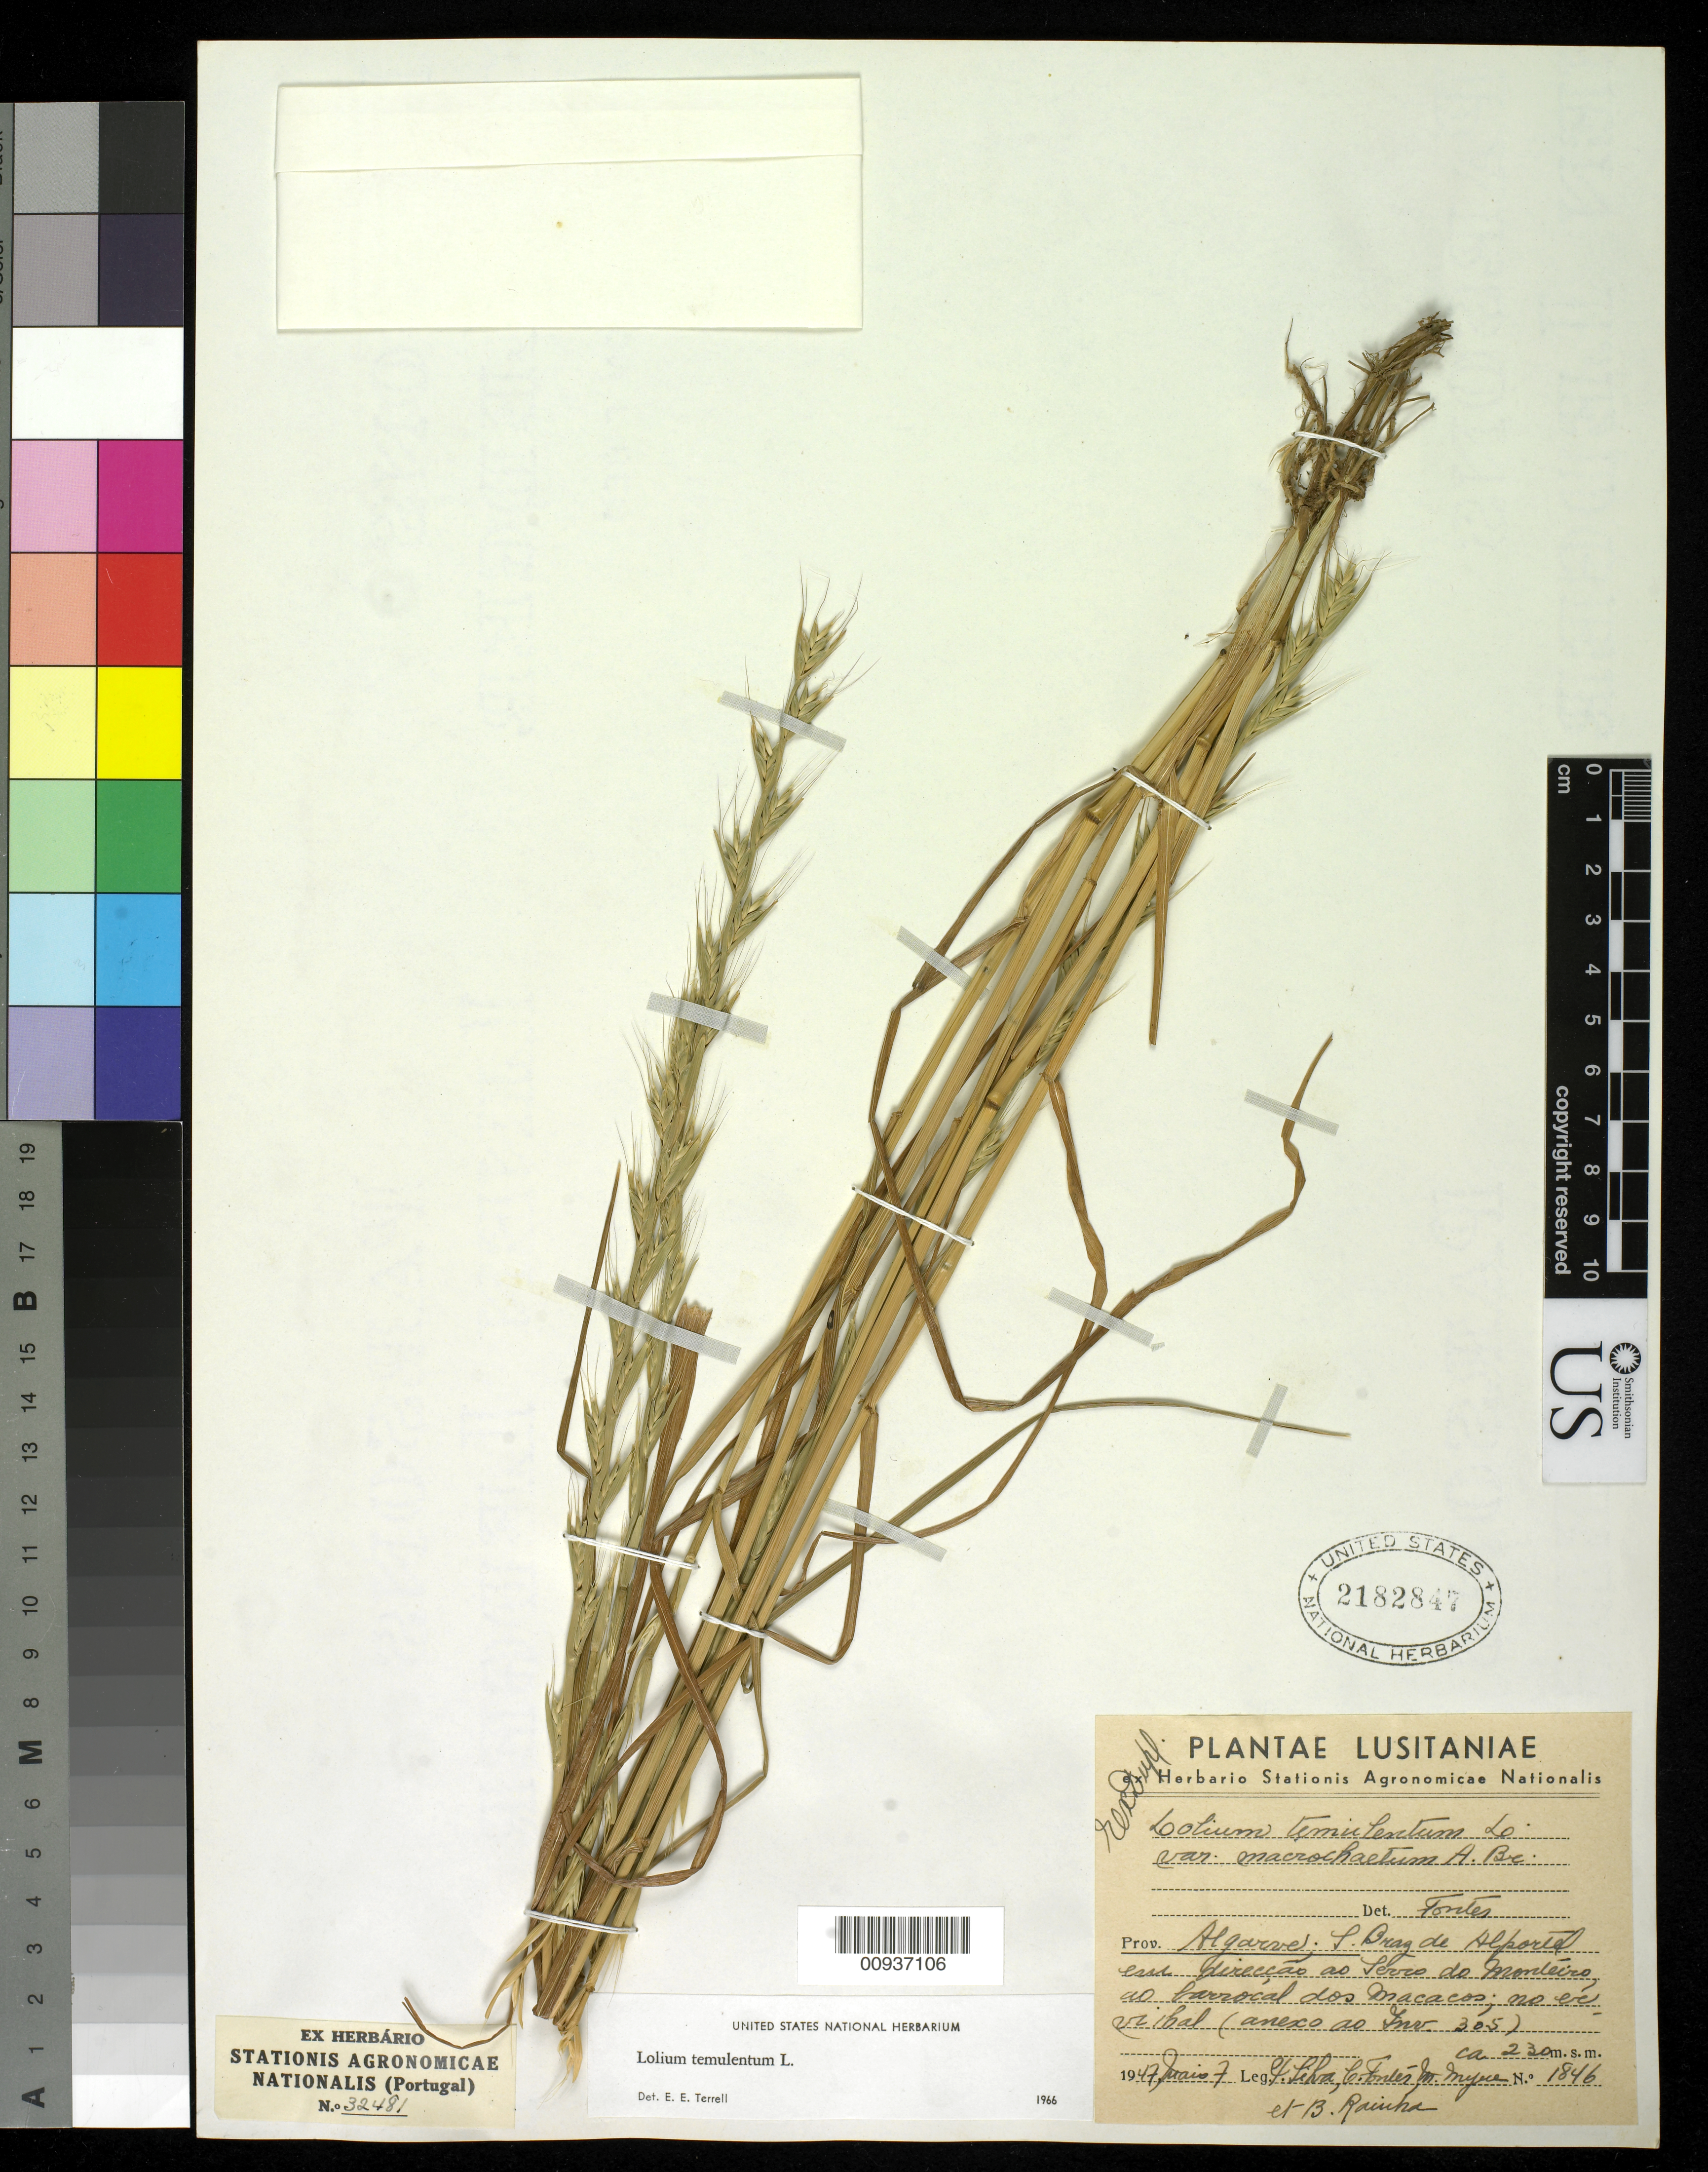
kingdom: Plantae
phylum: Tracheophyta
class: Liliopsida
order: Poales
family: Poaceae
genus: Lolium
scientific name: Lolium temulentum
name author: L.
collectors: Collector illegible, Raiuha, B., Fonter, C. & Myre, M.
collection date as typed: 1846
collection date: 1846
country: Portugal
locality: L. Brag de Alportel [rest illegible]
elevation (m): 230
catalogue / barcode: US 2182847